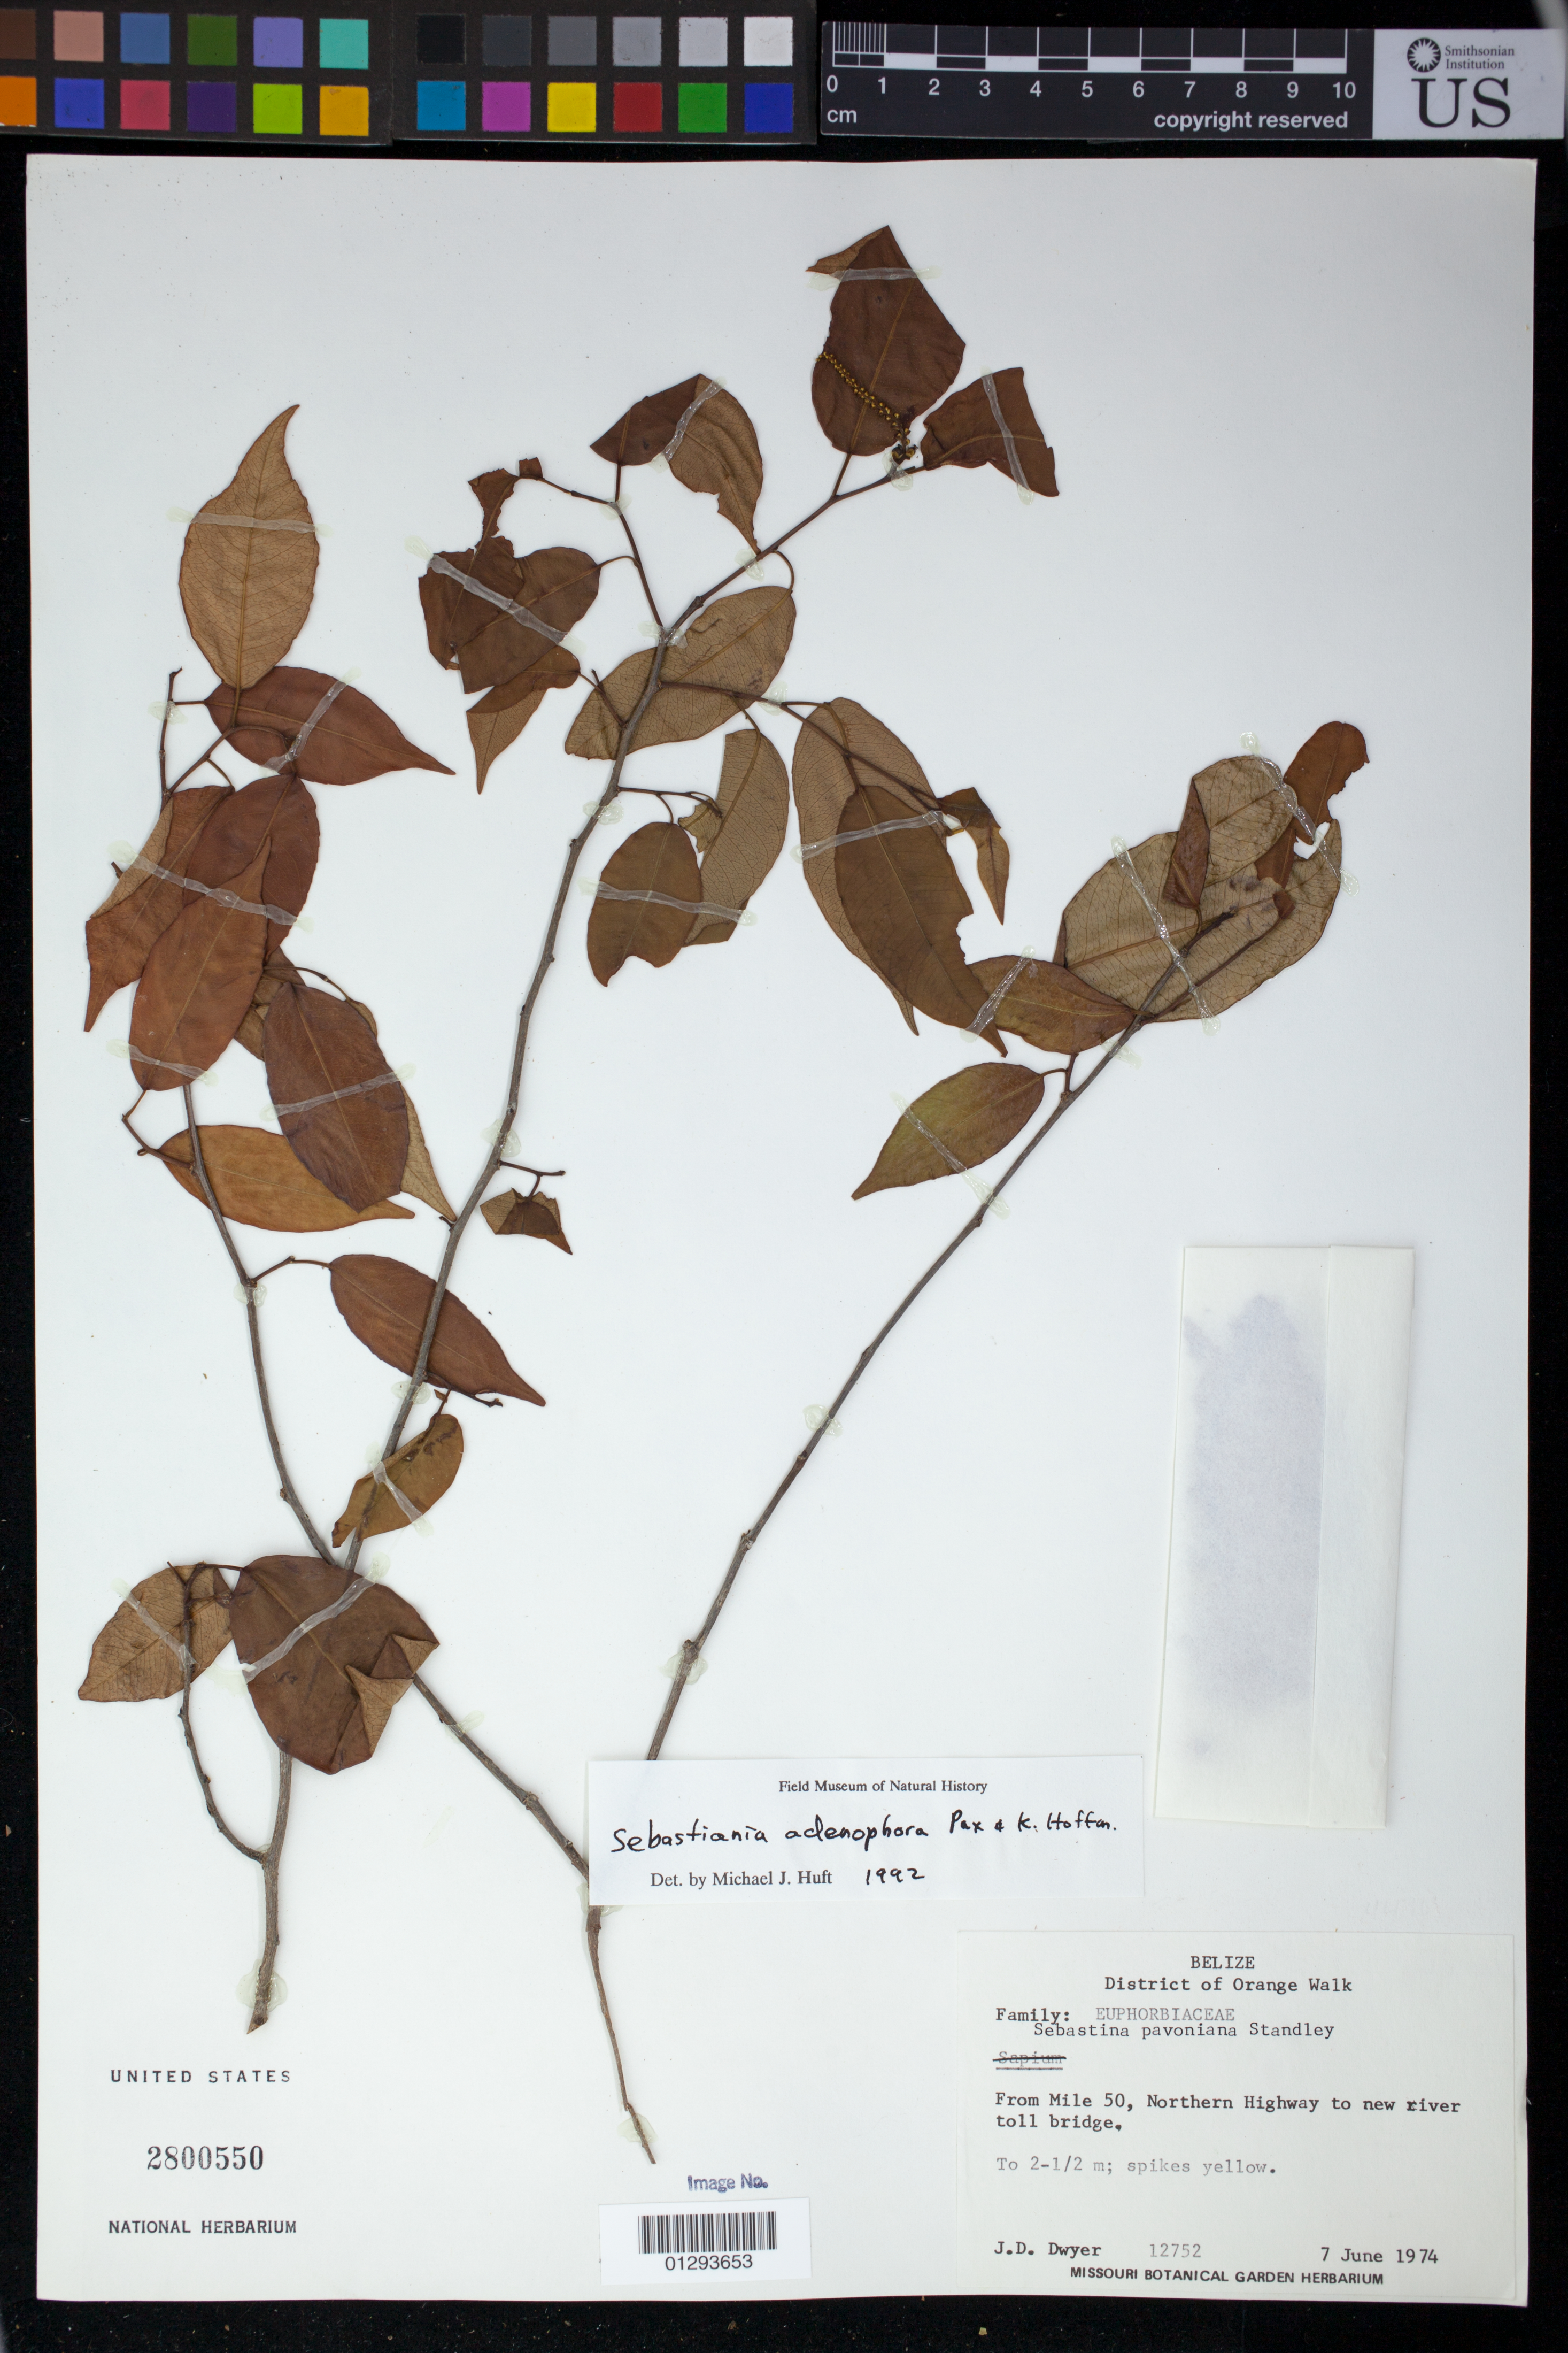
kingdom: Plantae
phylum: Tracheophyta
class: Magnoliopsida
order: Malpighiales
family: Euphorbiaceae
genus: Sebastiania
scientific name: Sebastiania adenophora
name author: Pax & K. Hoffm. in Engl.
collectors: J. D. Dwyer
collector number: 12752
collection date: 1974-06-07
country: Belize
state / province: Orange Walk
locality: From Mile 50, Northern Highway to new river toll bridge.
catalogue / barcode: US 2800550